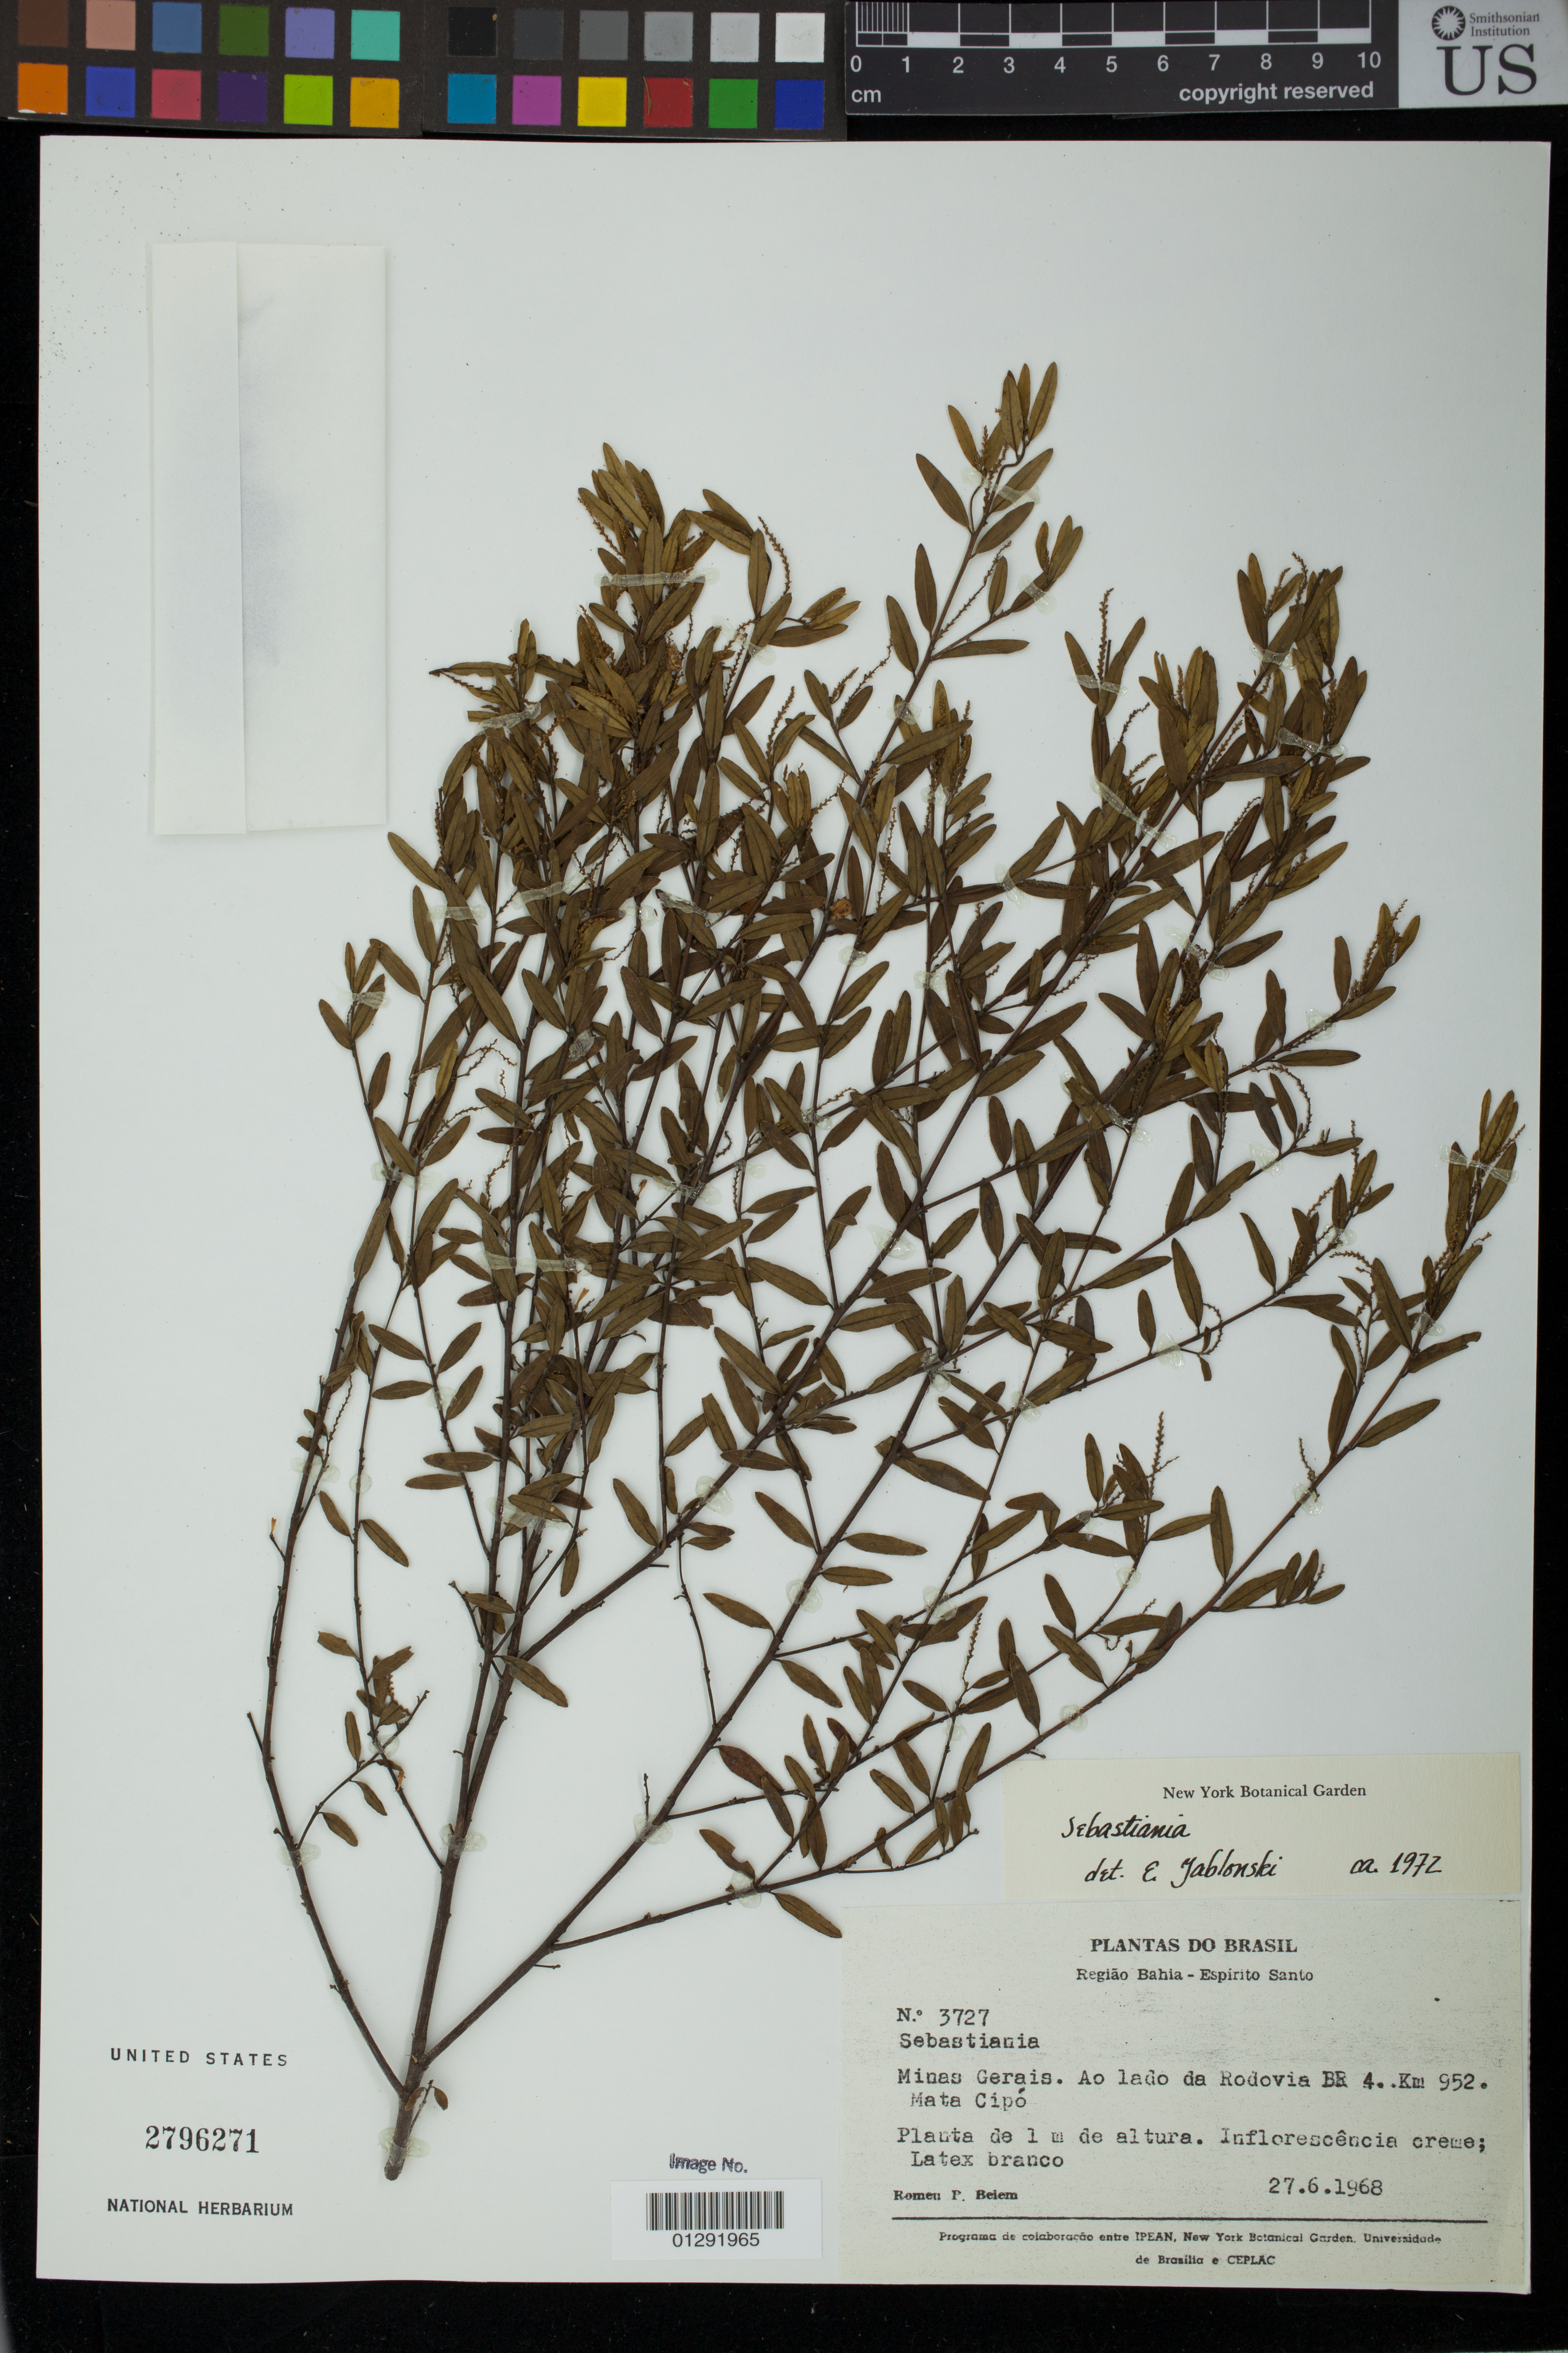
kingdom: Plantae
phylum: Tracheophyta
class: Magnoliopsida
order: Malpighiales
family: Euphorbiaceae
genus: Sebastiania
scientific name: Sebastiania sp.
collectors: R. P. Belém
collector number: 3727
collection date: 1968-06-27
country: Brazil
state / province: Minas Gerais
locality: Ao lado da Rodovia BR 4. Km 952.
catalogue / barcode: US 2796271